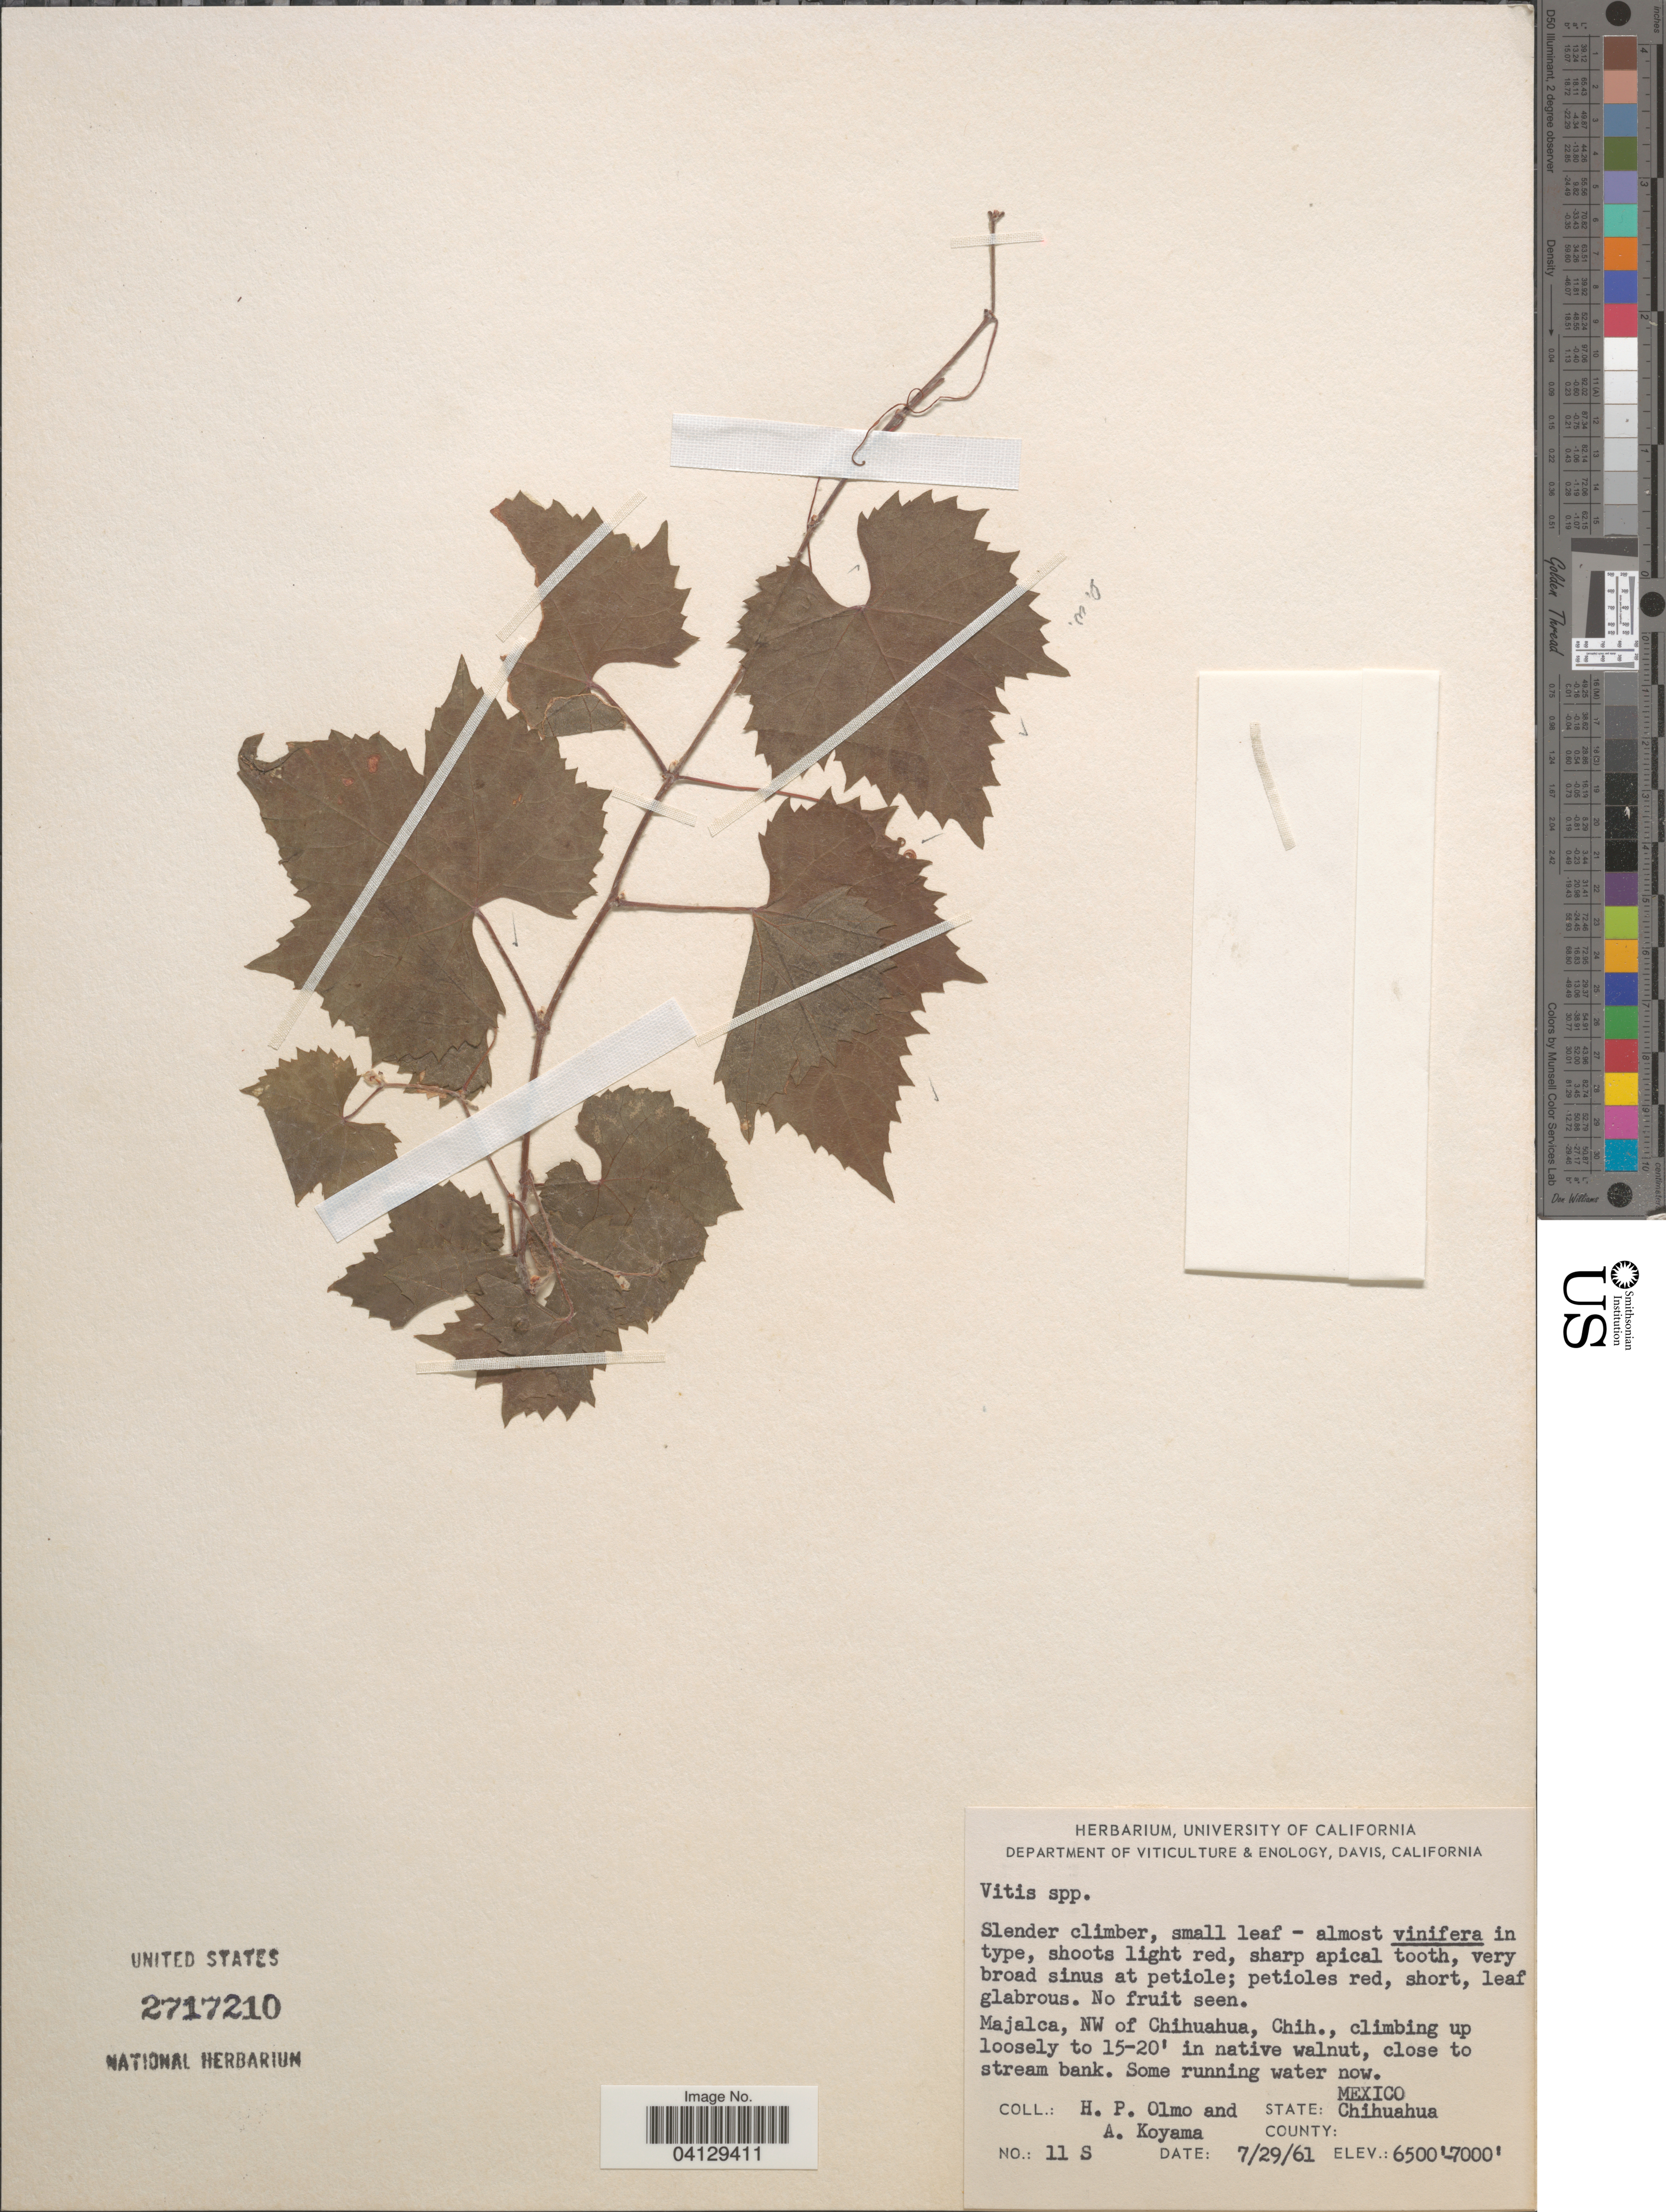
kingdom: Plantae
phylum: Tracheophyta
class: Magnoliopsida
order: Vitales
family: Vitaceae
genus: Vitis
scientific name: Vitis sp.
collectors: H. Olmo & A. Koyama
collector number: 11S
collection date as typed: Transcribed d/m/y: 29/7/61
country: Mexico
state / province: Chihuahua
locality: Majalca, NW of Chihuahua.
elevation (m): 1981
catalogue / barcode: US 2717210